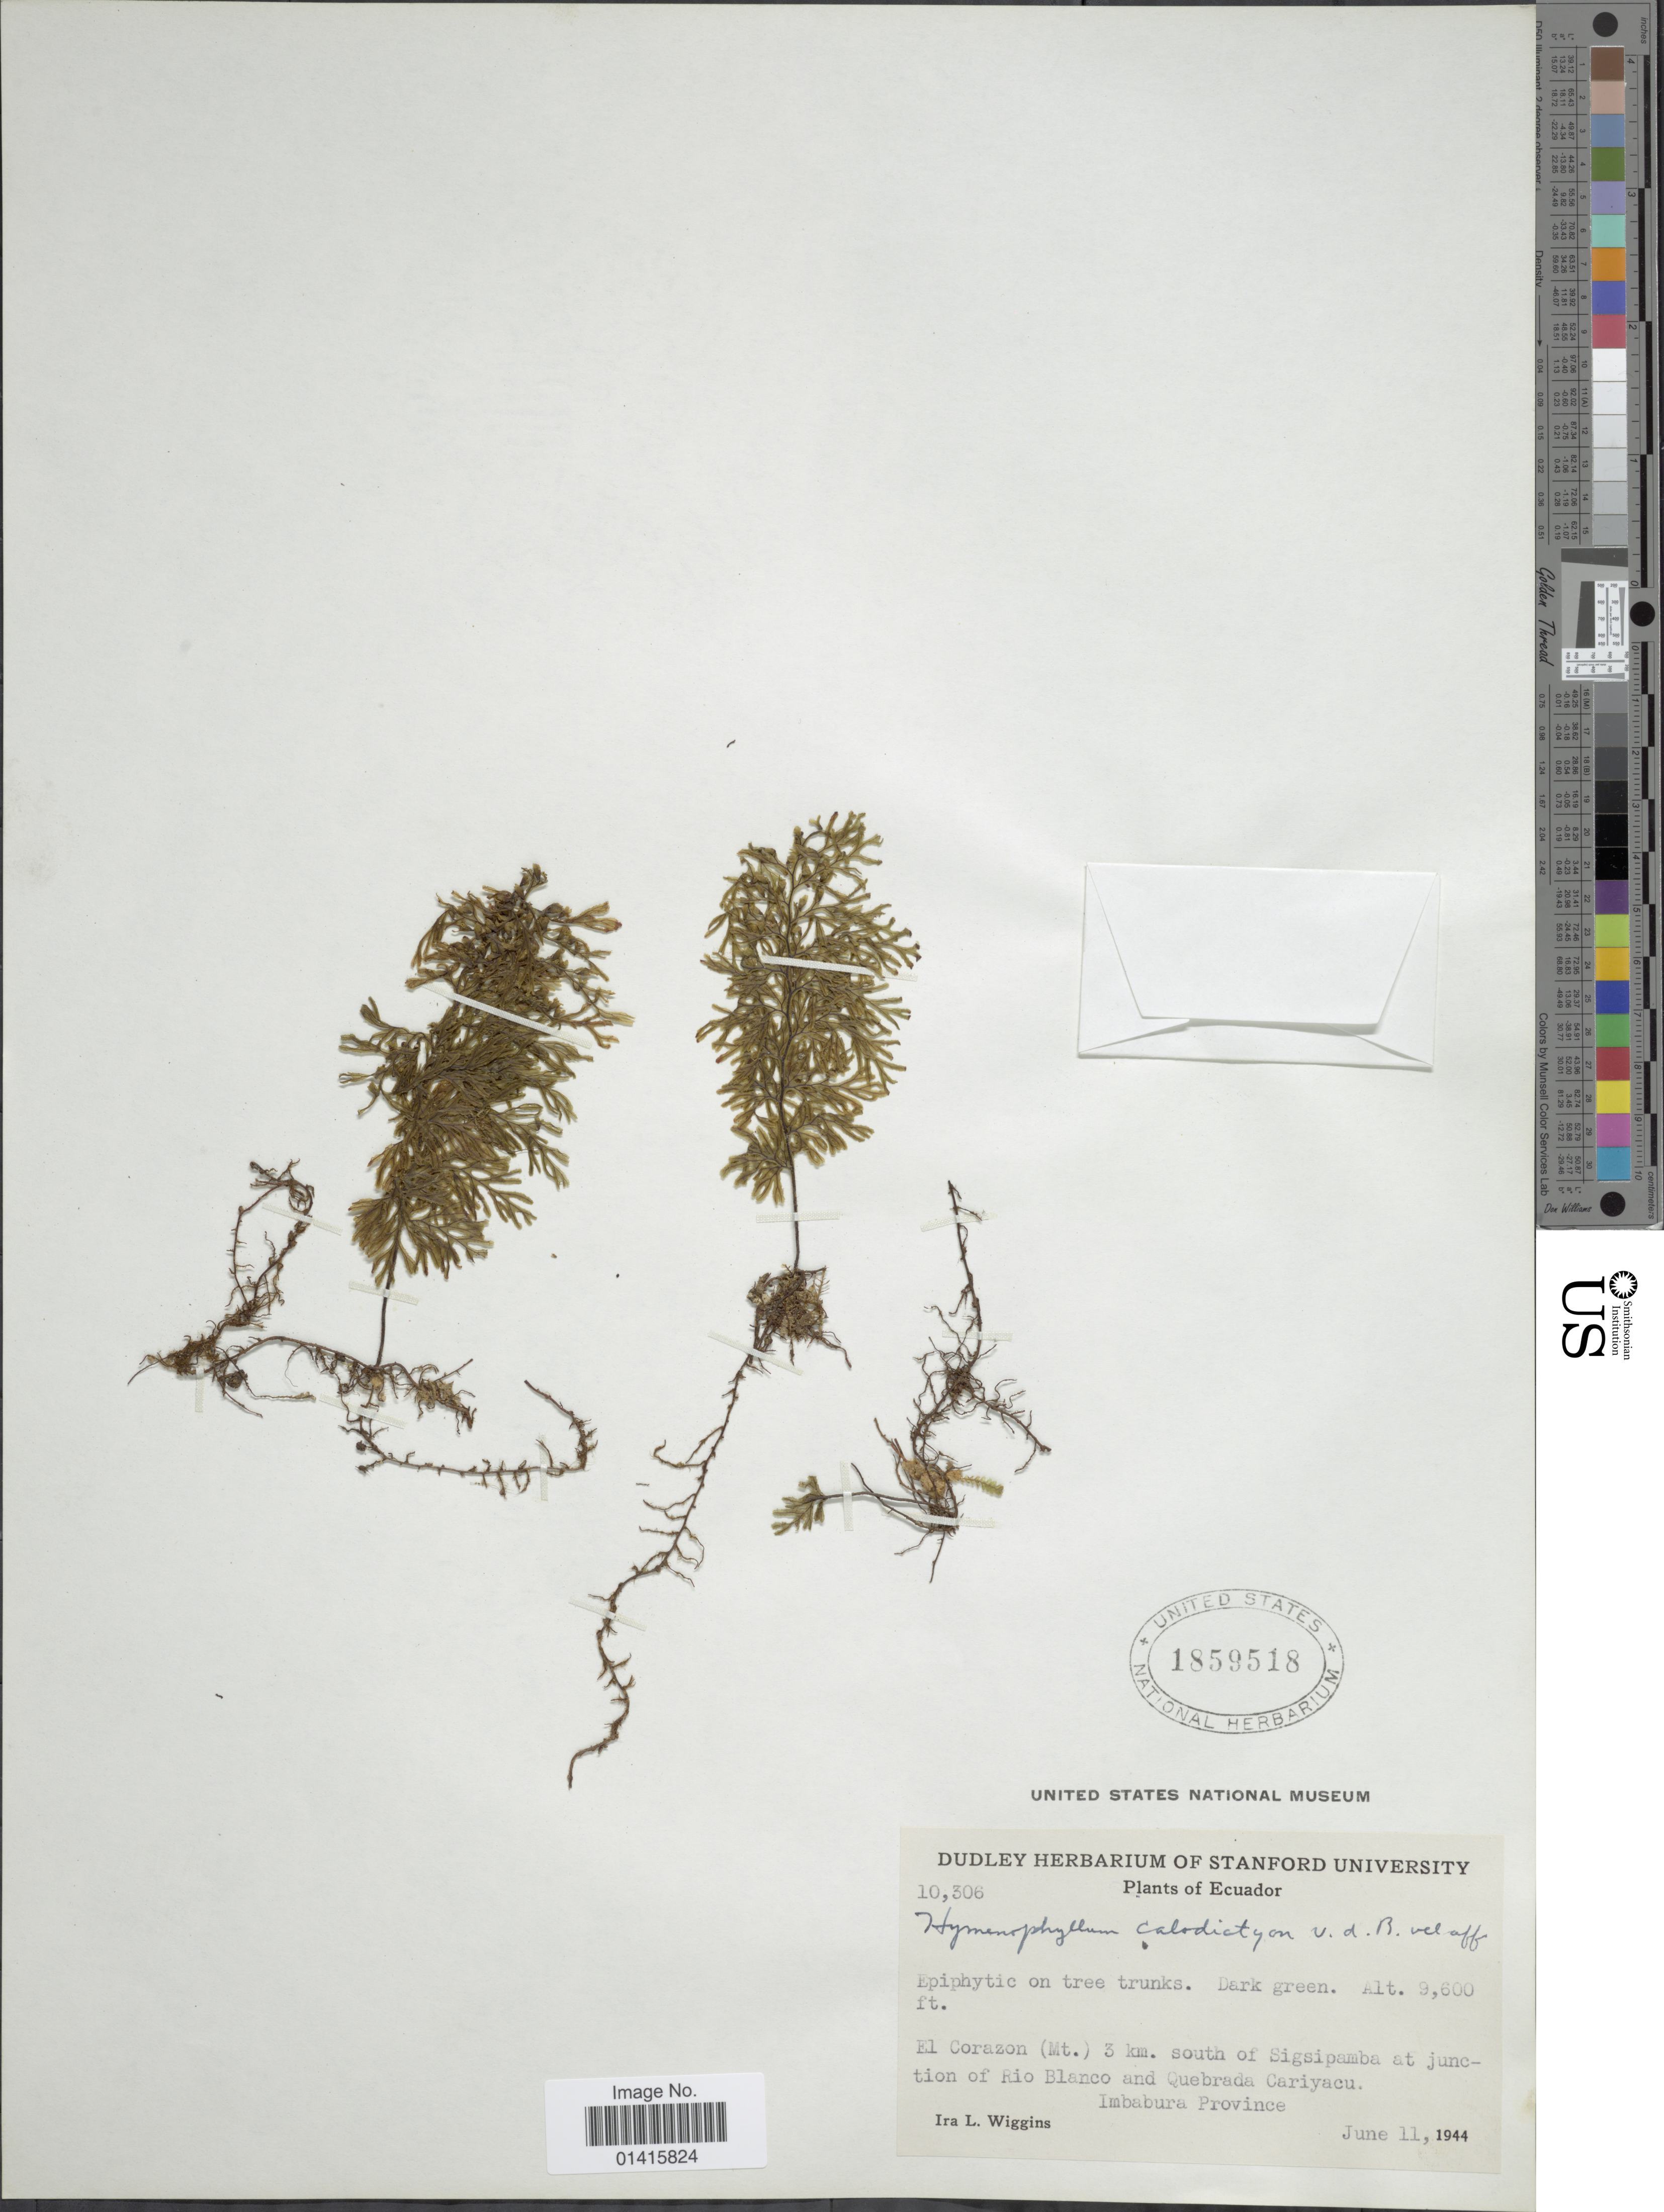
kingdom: Plantae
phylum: Tracheophyta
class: Polypodiopsida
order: Hymenophyllales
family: Hymenophyllaceae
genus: Hymenophyllum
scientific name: Hymenophyllum calodictyum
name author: Bosch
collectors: I. L. Wiggins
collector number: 10306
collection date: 1944-06-11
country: Ecuador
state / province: Imbabura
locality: El Corazon(Mt.) 3km south of Sigsipamba at junction of Rio Blanco and Quebrada Cariyacu, Imbabura province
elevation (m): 2926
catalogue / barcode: US 1859518